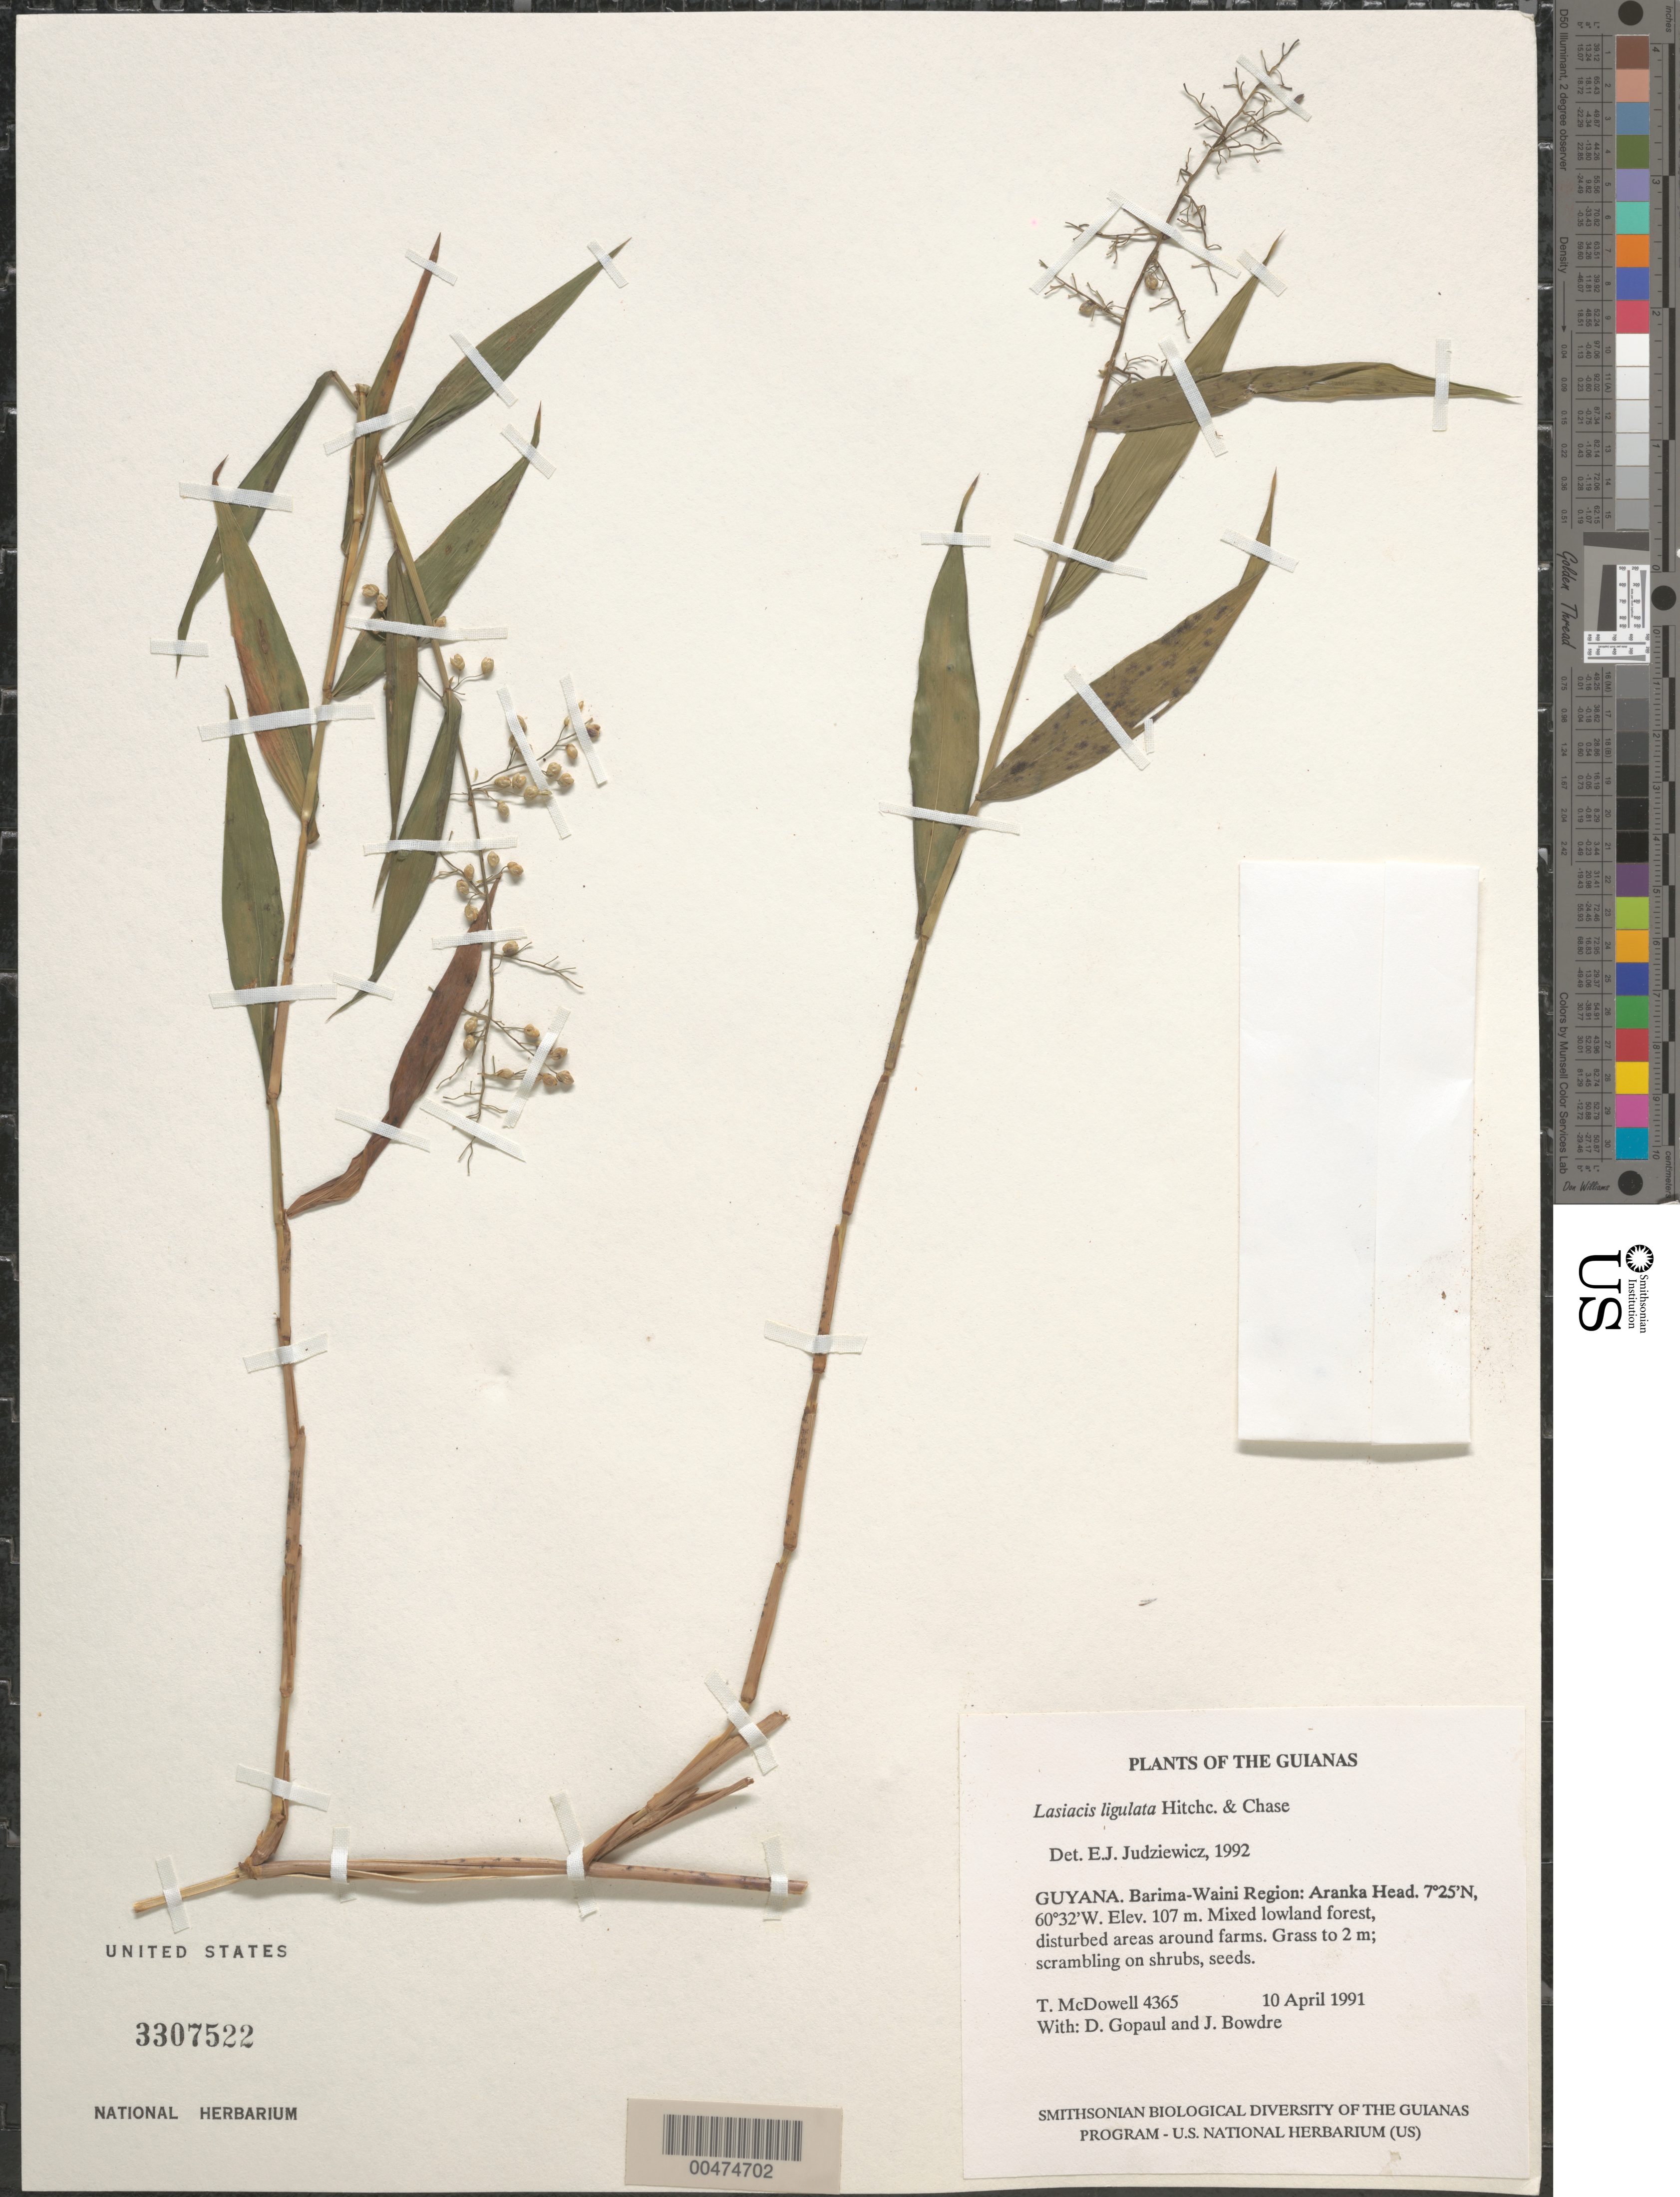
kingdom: Plantae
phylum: Tracheophyta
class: Liliopsida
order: Poales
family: Poaceae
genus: Lasiacis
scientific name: Lasiacis ligulata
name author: Hitchc. & Chase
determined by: Judziewicz, E. J.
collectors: T. McDowell, D. Gopaul & J. Bowdre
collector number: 4365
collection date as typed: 10 April 1991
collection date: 1991-04-10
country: Guyana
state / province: Barima-Waini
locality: Aranka Head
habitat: Mixed lowland forest, disturbed areas around farms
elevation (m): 107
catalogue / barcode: US 3307522